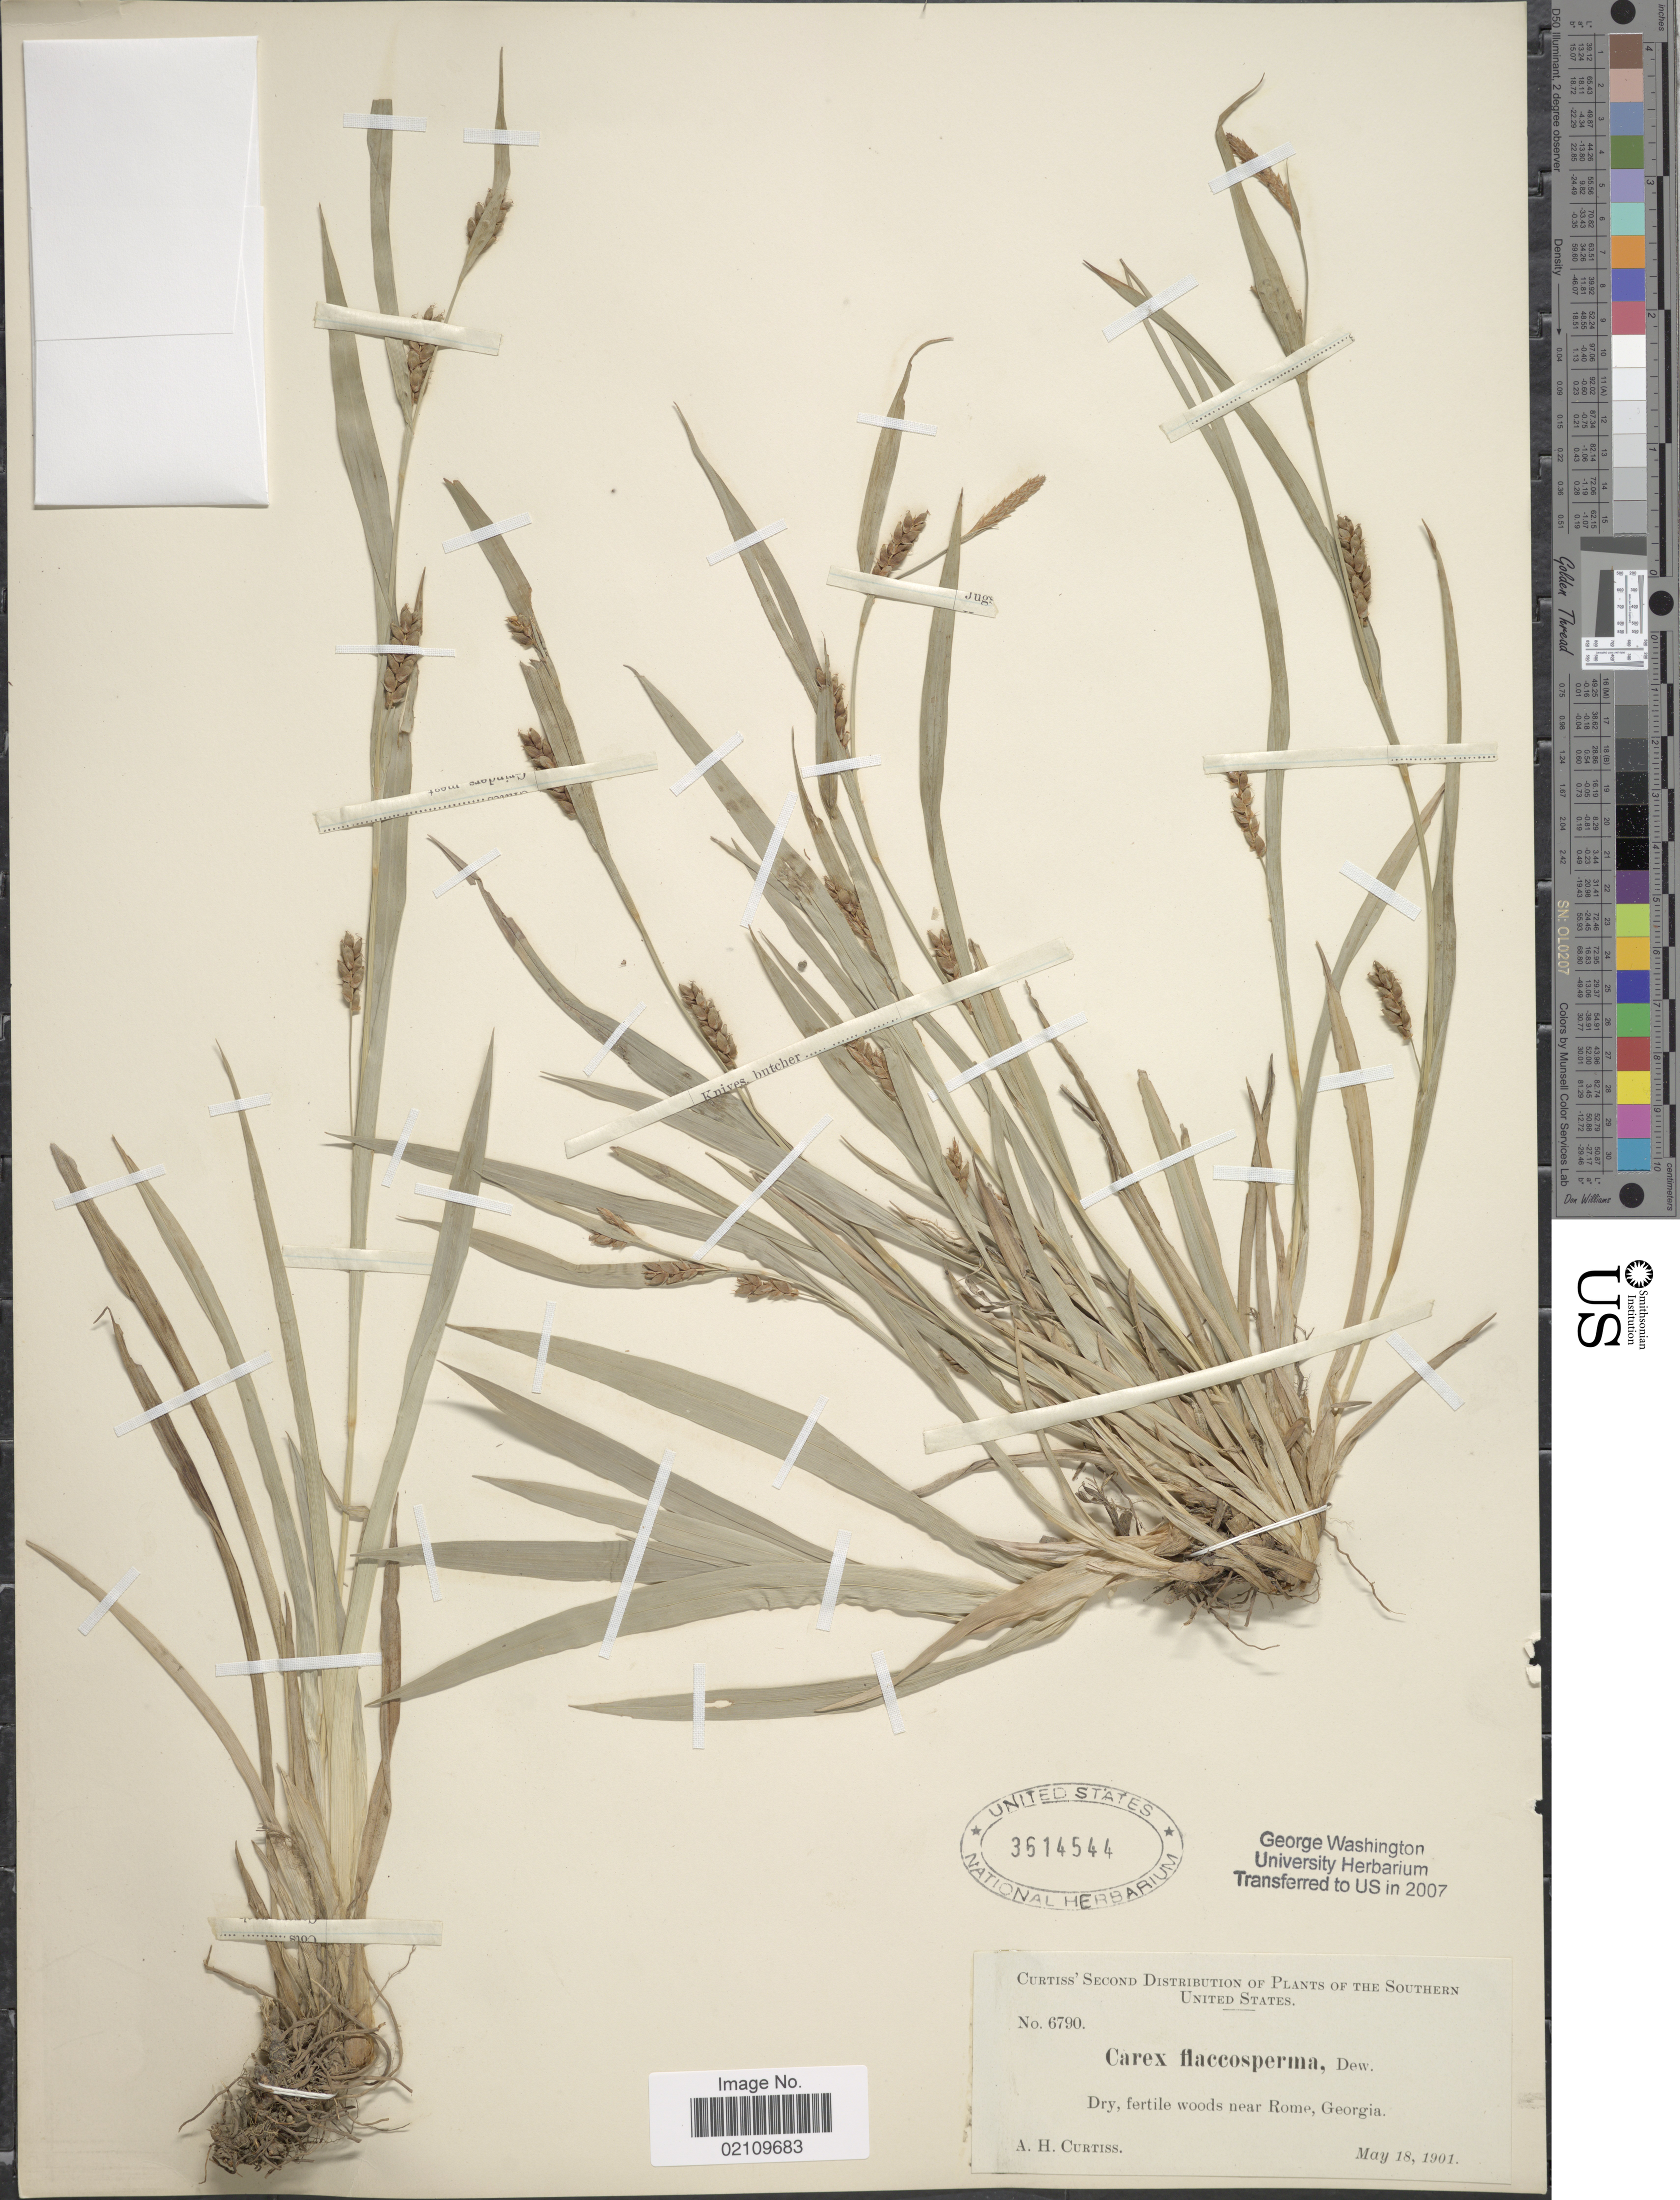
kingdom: Plantae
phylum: Tracheophyta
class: Liliopsida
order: Poales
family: Cyperaceae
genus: Carex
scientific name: Carex flaccosperma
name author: Dewey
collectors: A. H. Curtiss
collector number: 6790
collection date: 1901-05-18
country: United States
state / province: Georgia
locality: Near Rome. Southern United States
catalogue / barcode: US 3614544